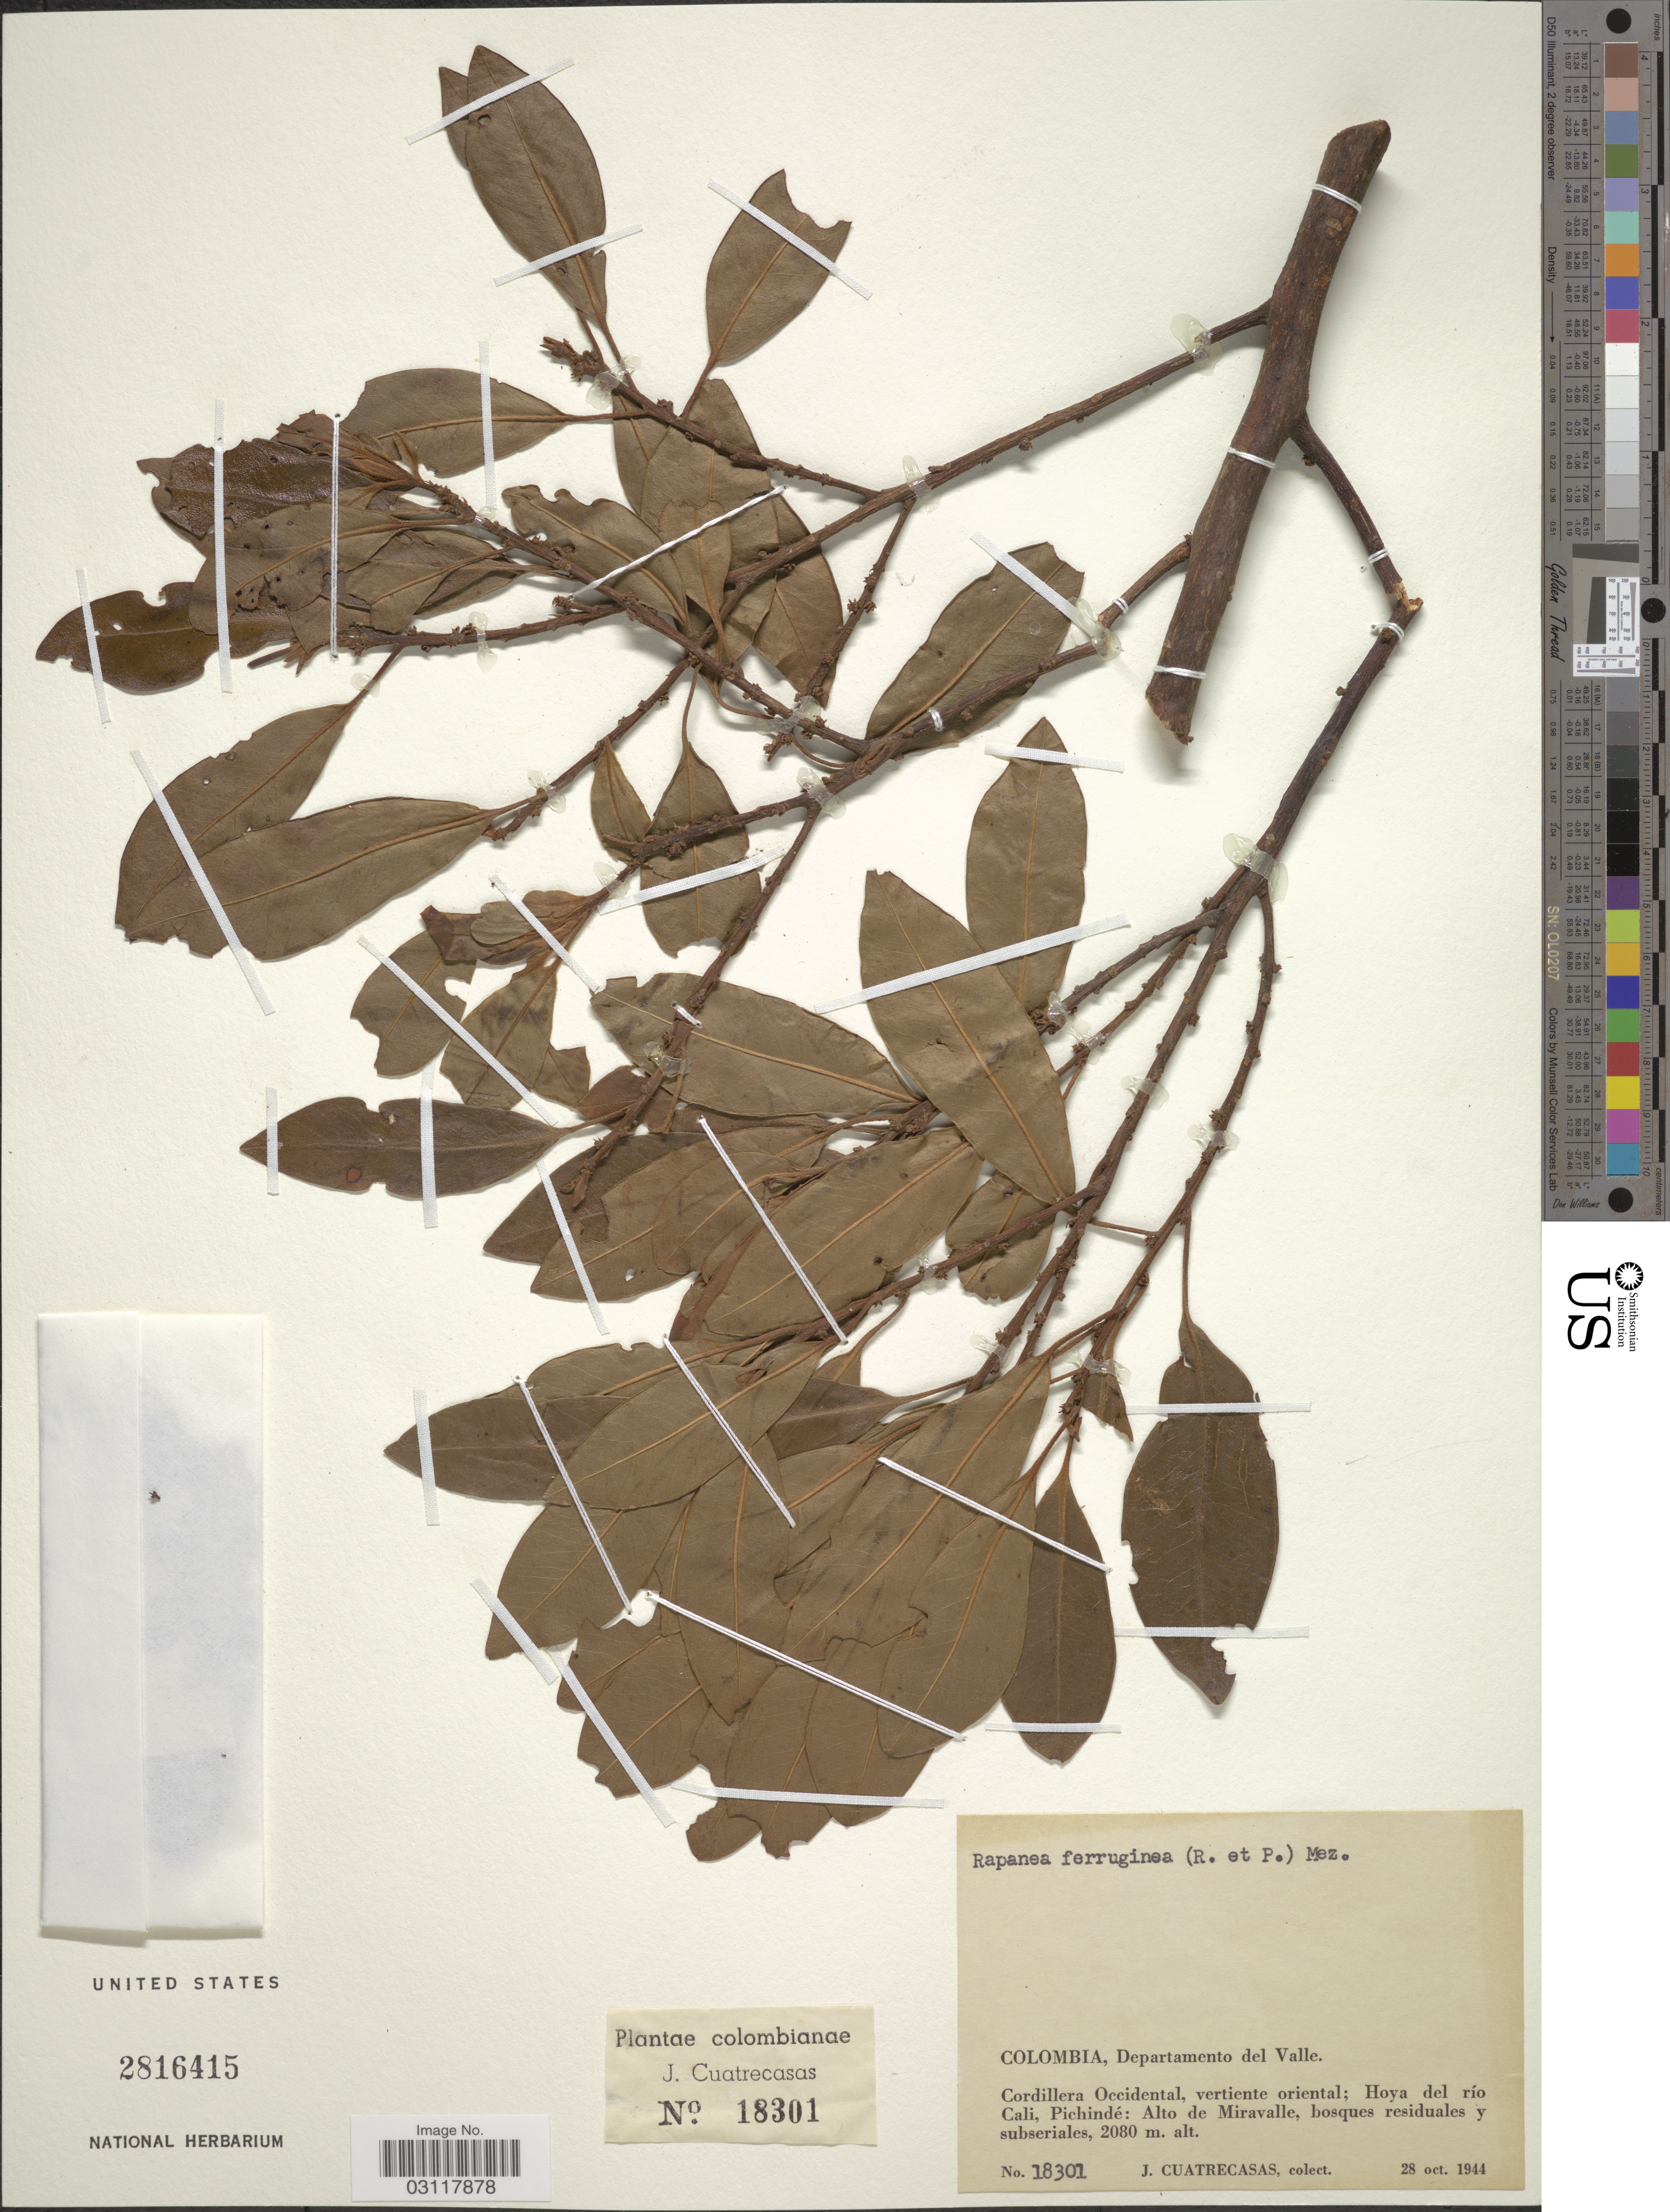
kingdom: Plantae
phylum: Tracheophyta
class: Magnoliopsida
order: Ericales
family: Primulaceae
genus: Rapanea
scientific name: Rapanea ferruginea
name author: (Ruiz & Pav.) Mez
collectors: J. Cuatrecasas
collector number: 18301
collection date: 1944-10-28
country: Colombia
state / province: Valle del Cauca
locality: Departamento del Valle. Cordillera Occidental, vertiente oriental; Hoya del río Cali, Pichindé: Alto de Miravalle.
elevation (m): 2080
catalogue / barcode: US 2816415